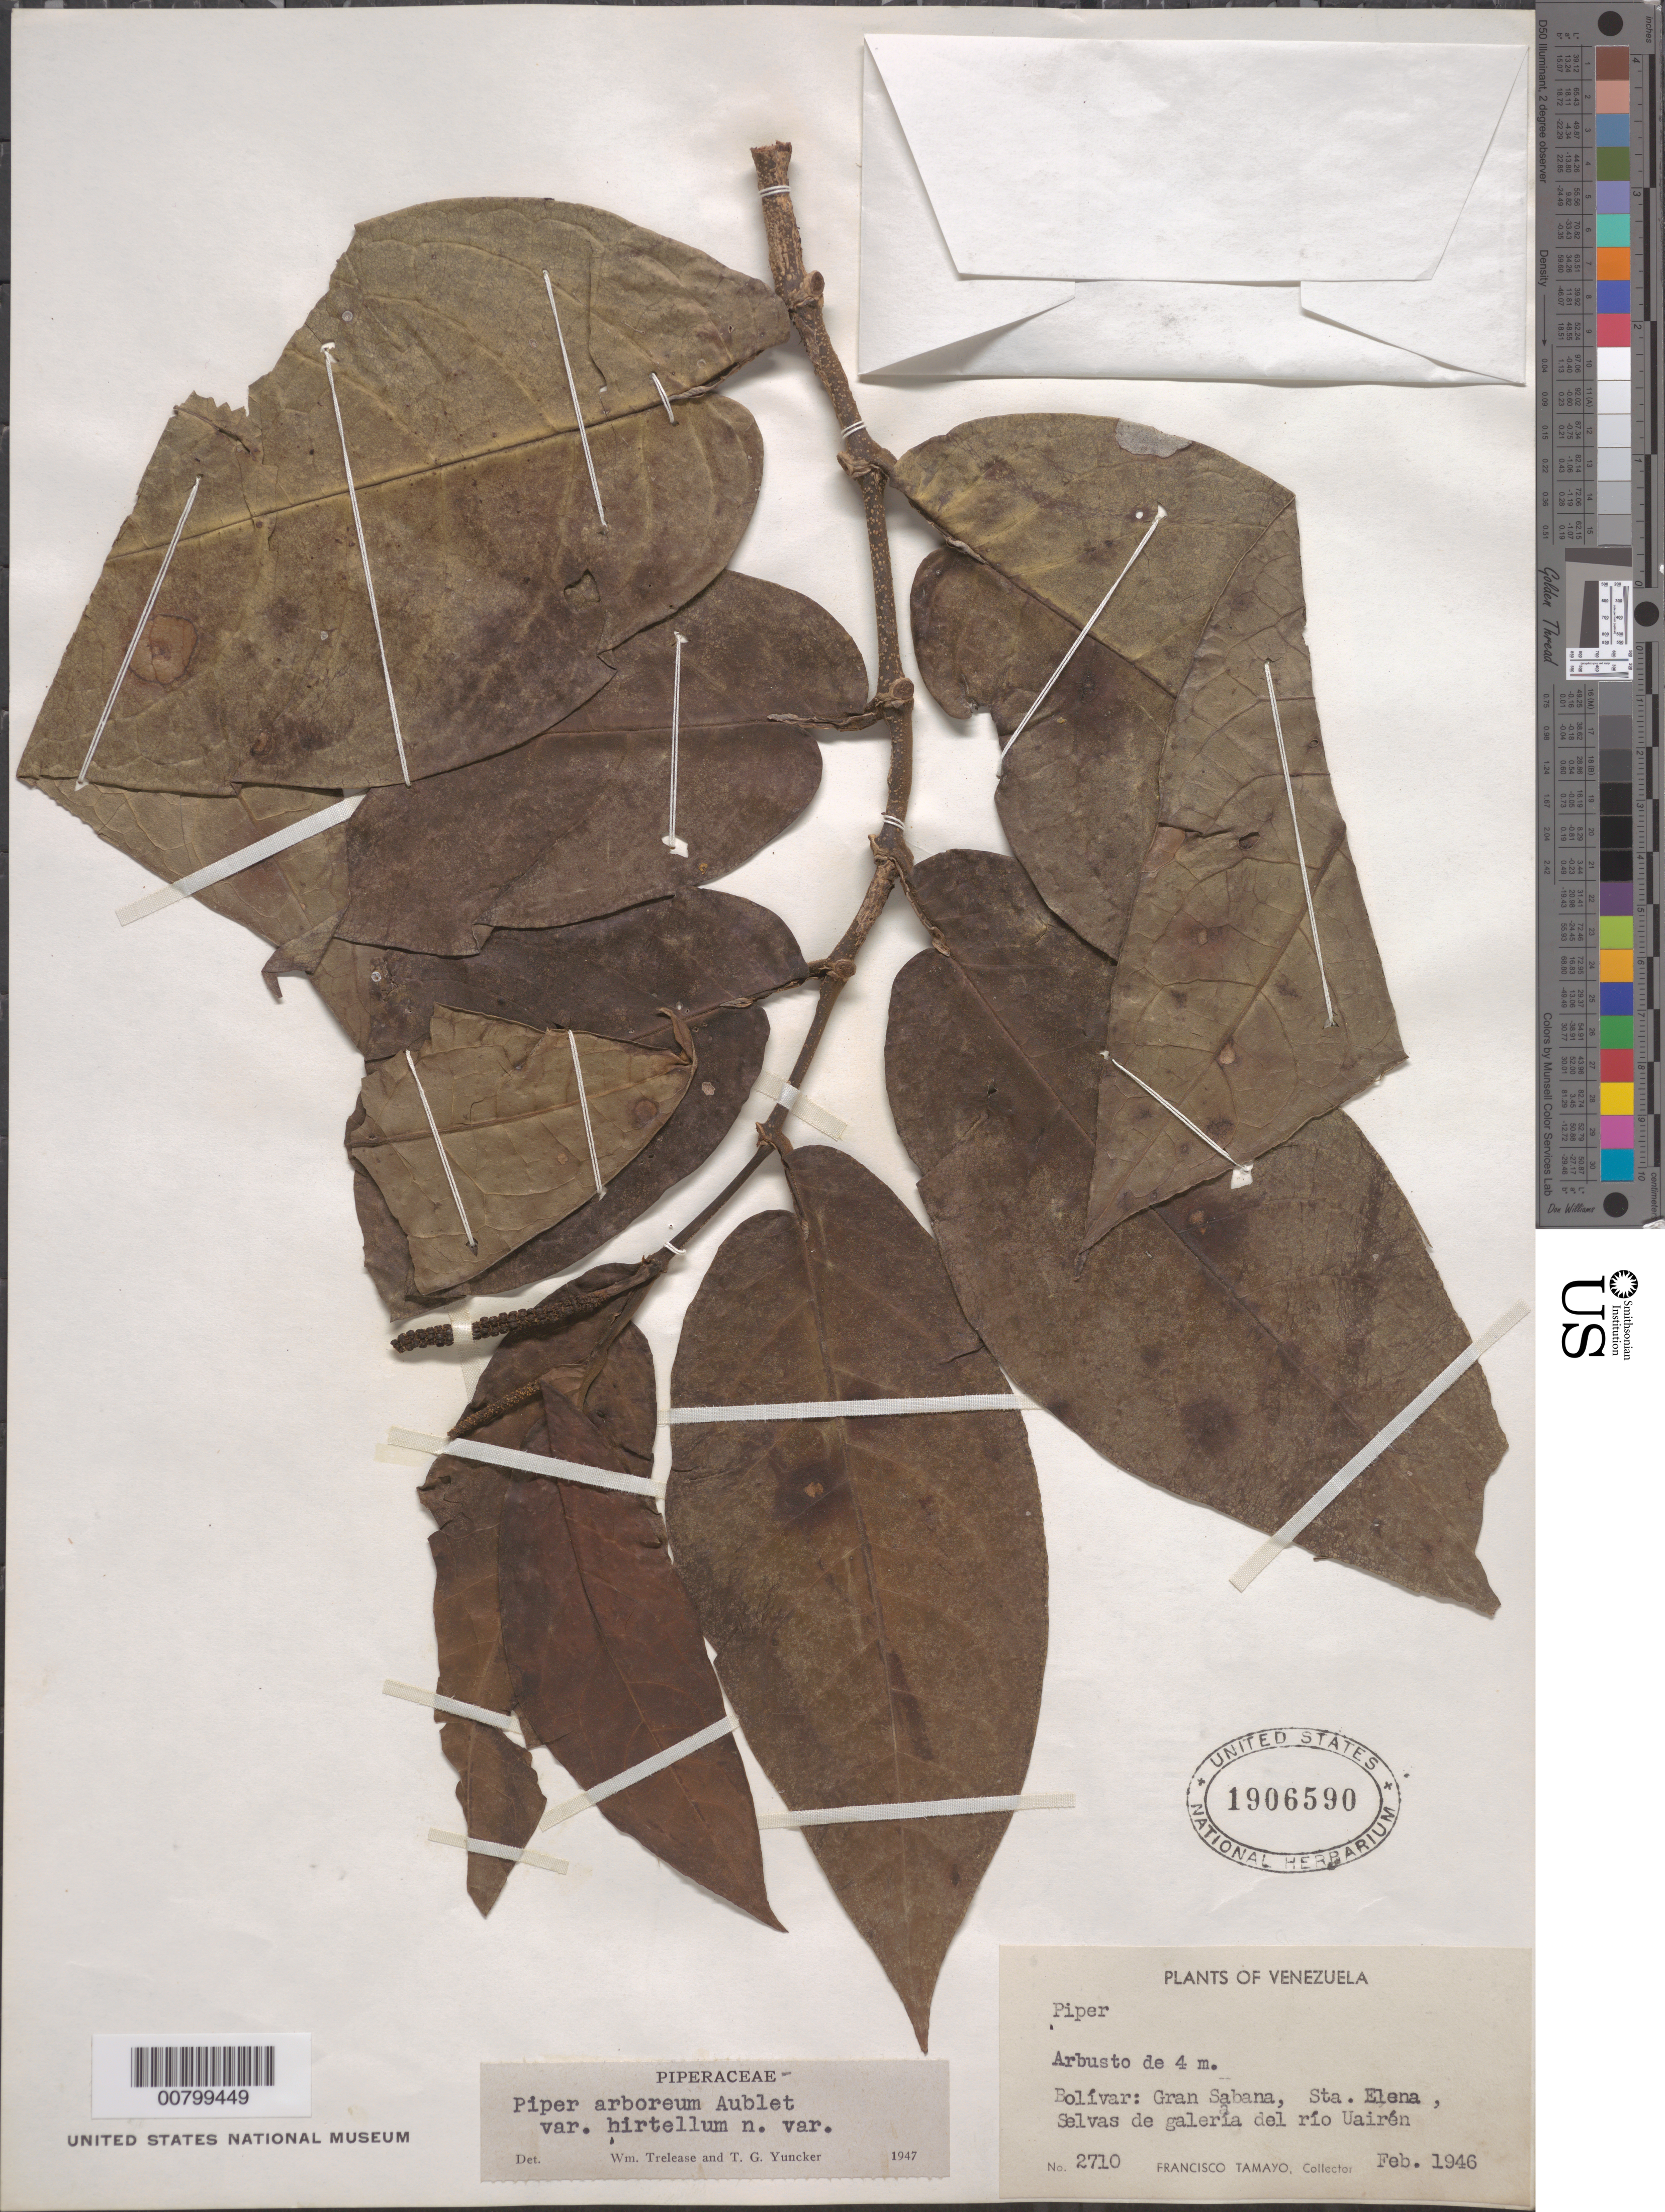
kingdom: Plantae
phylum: Tracheophyta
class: Magnoliopsida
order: Piperales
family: Piperaceae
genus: Piper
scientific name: Piper arboreum var. hirtellum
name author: Yunck.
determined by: Trelease, W.; Yuncker, T. G.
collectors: F. Tamayo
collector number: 2710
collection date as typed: Feb-46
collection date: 1946-02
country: Venezuela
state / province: Bolívar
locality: Gran Sabana, Sta. Elena, Río Uairén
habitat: Gallery forest along river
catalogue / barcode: US 1906590